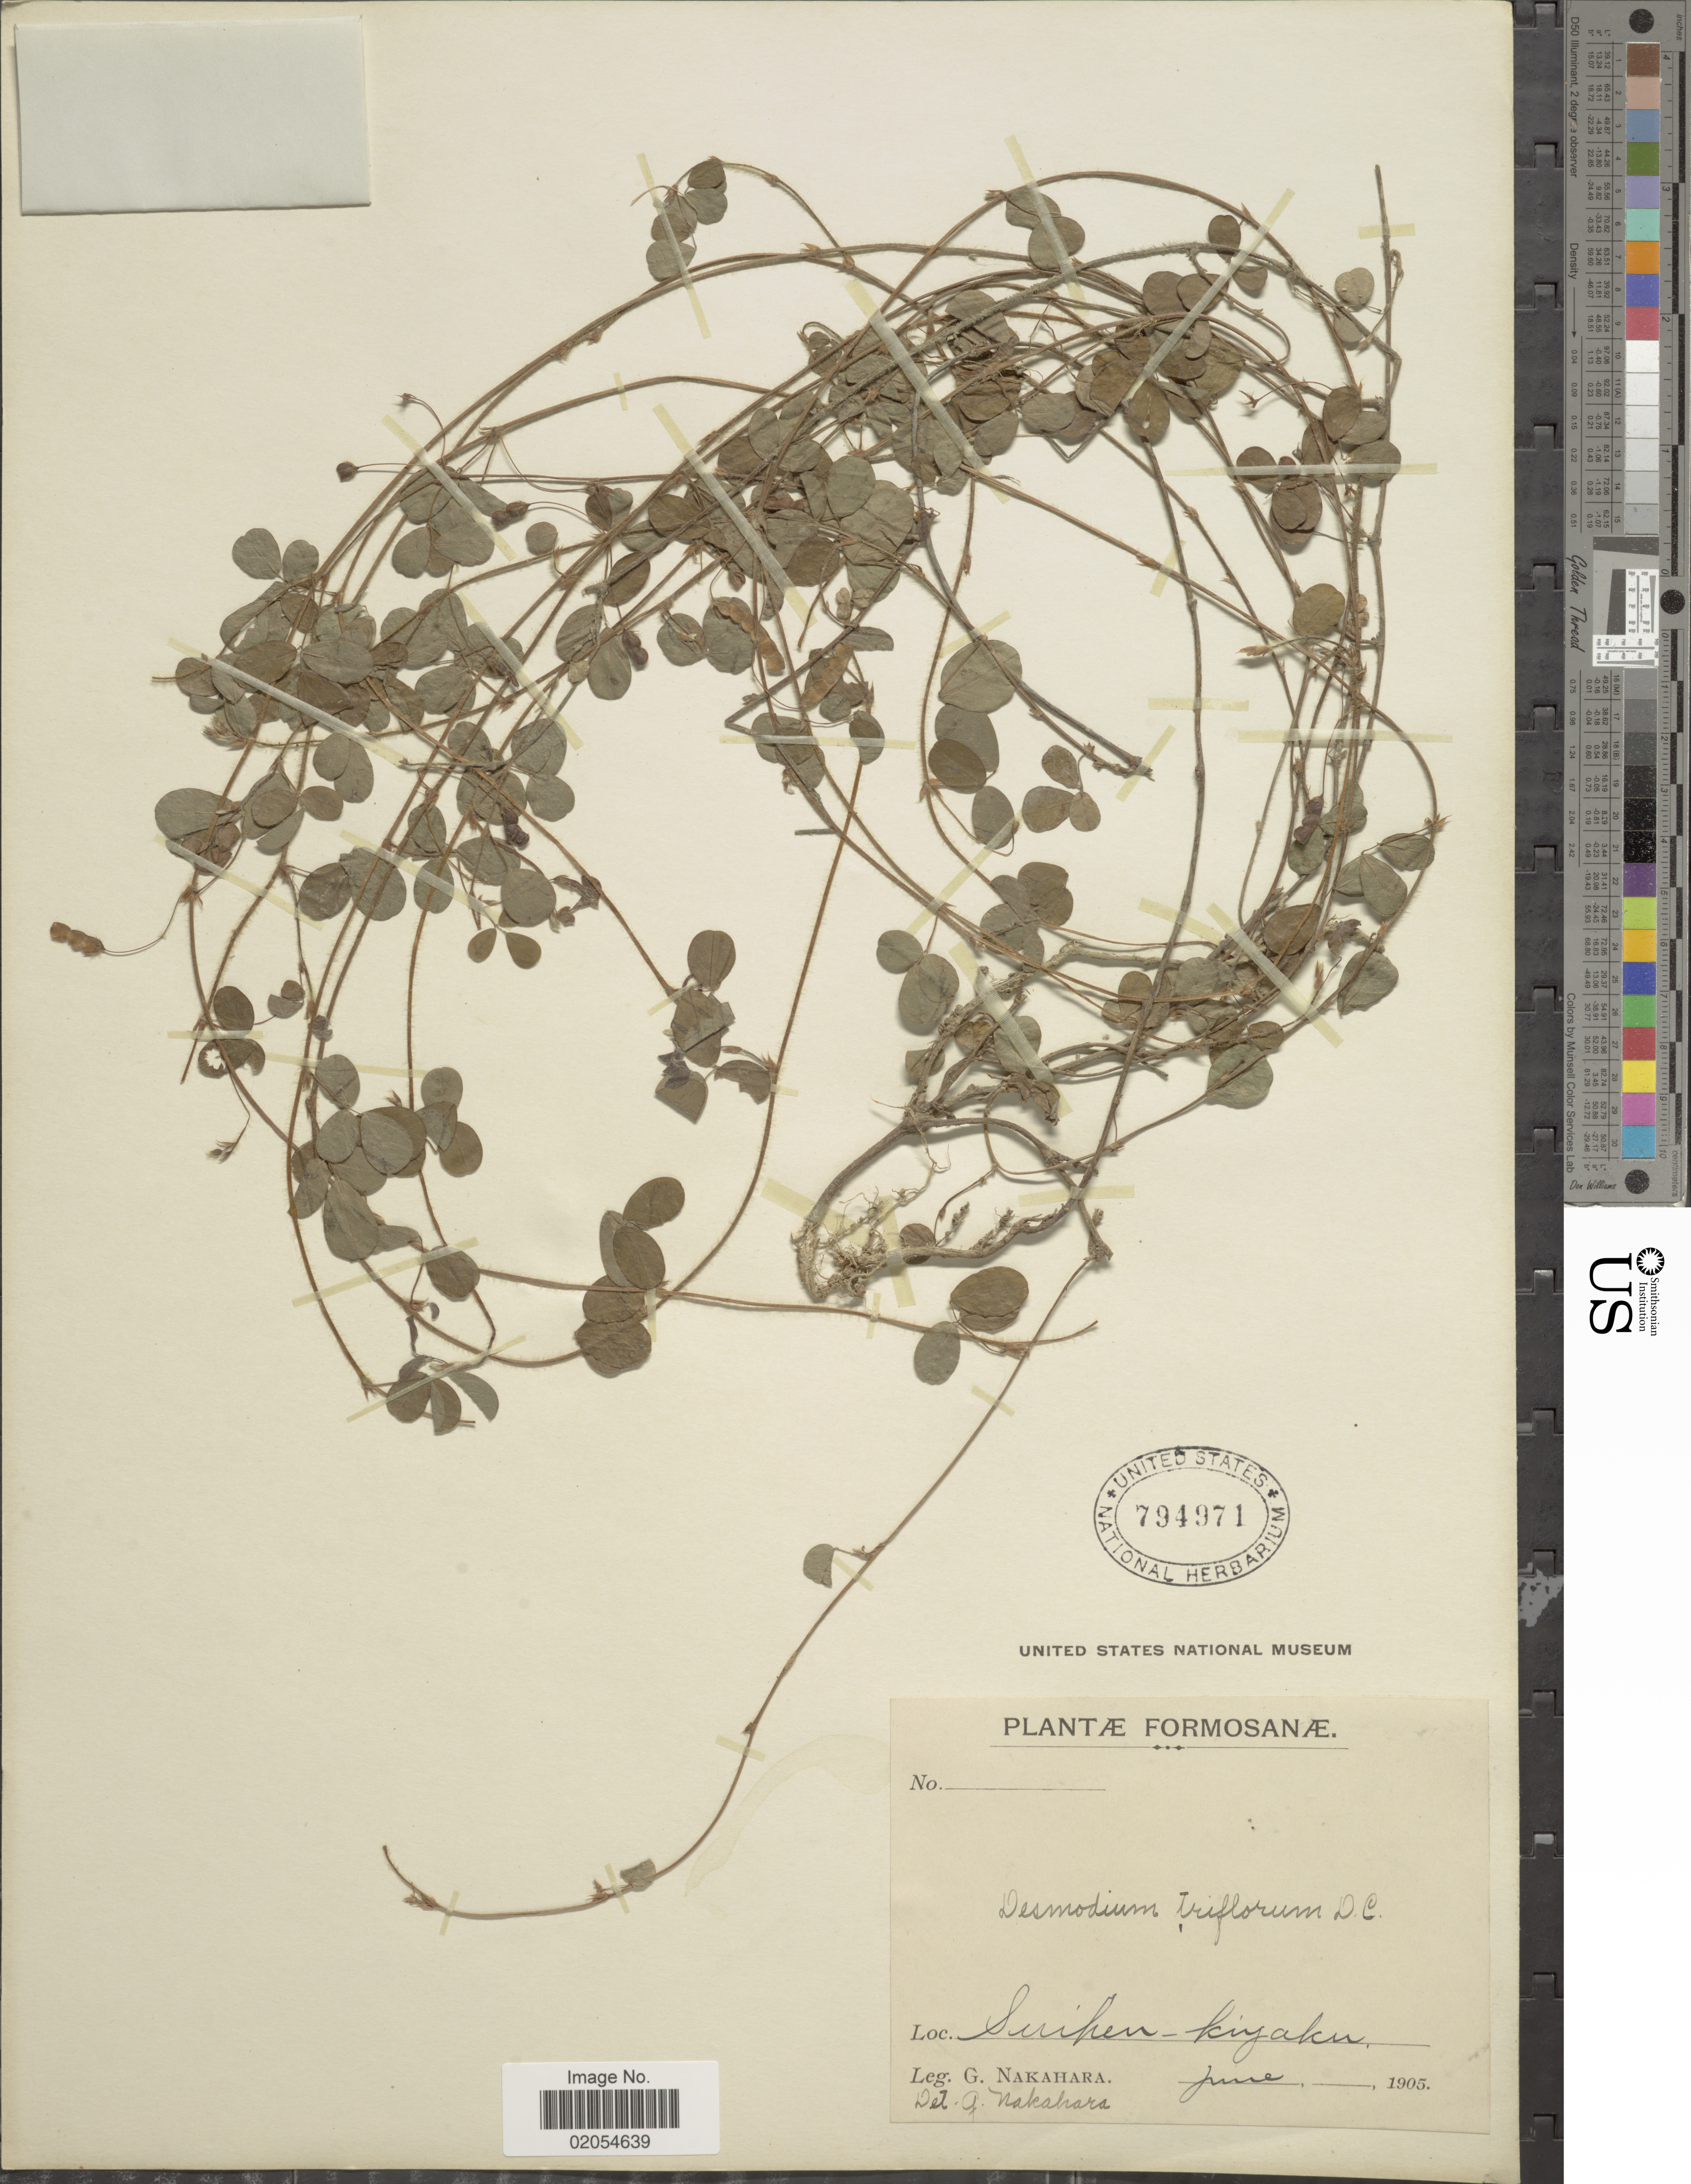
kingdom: Plantae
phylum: Tracheophyta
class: Magnoliopsida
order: Fabales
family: Fabaceae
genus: Grona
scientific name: Grona heterophylla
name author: (Willd.) H. Ohashi & K. Ohashi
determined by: Strong, Mark T., (BOT), Smithsonian Institution - National Museum of Natural History (UNITED STATES)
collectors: G. Nakahara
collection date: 1905-06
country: Taiwan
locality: Formosanae. Suiken-kiyaku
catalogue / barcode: US 794971